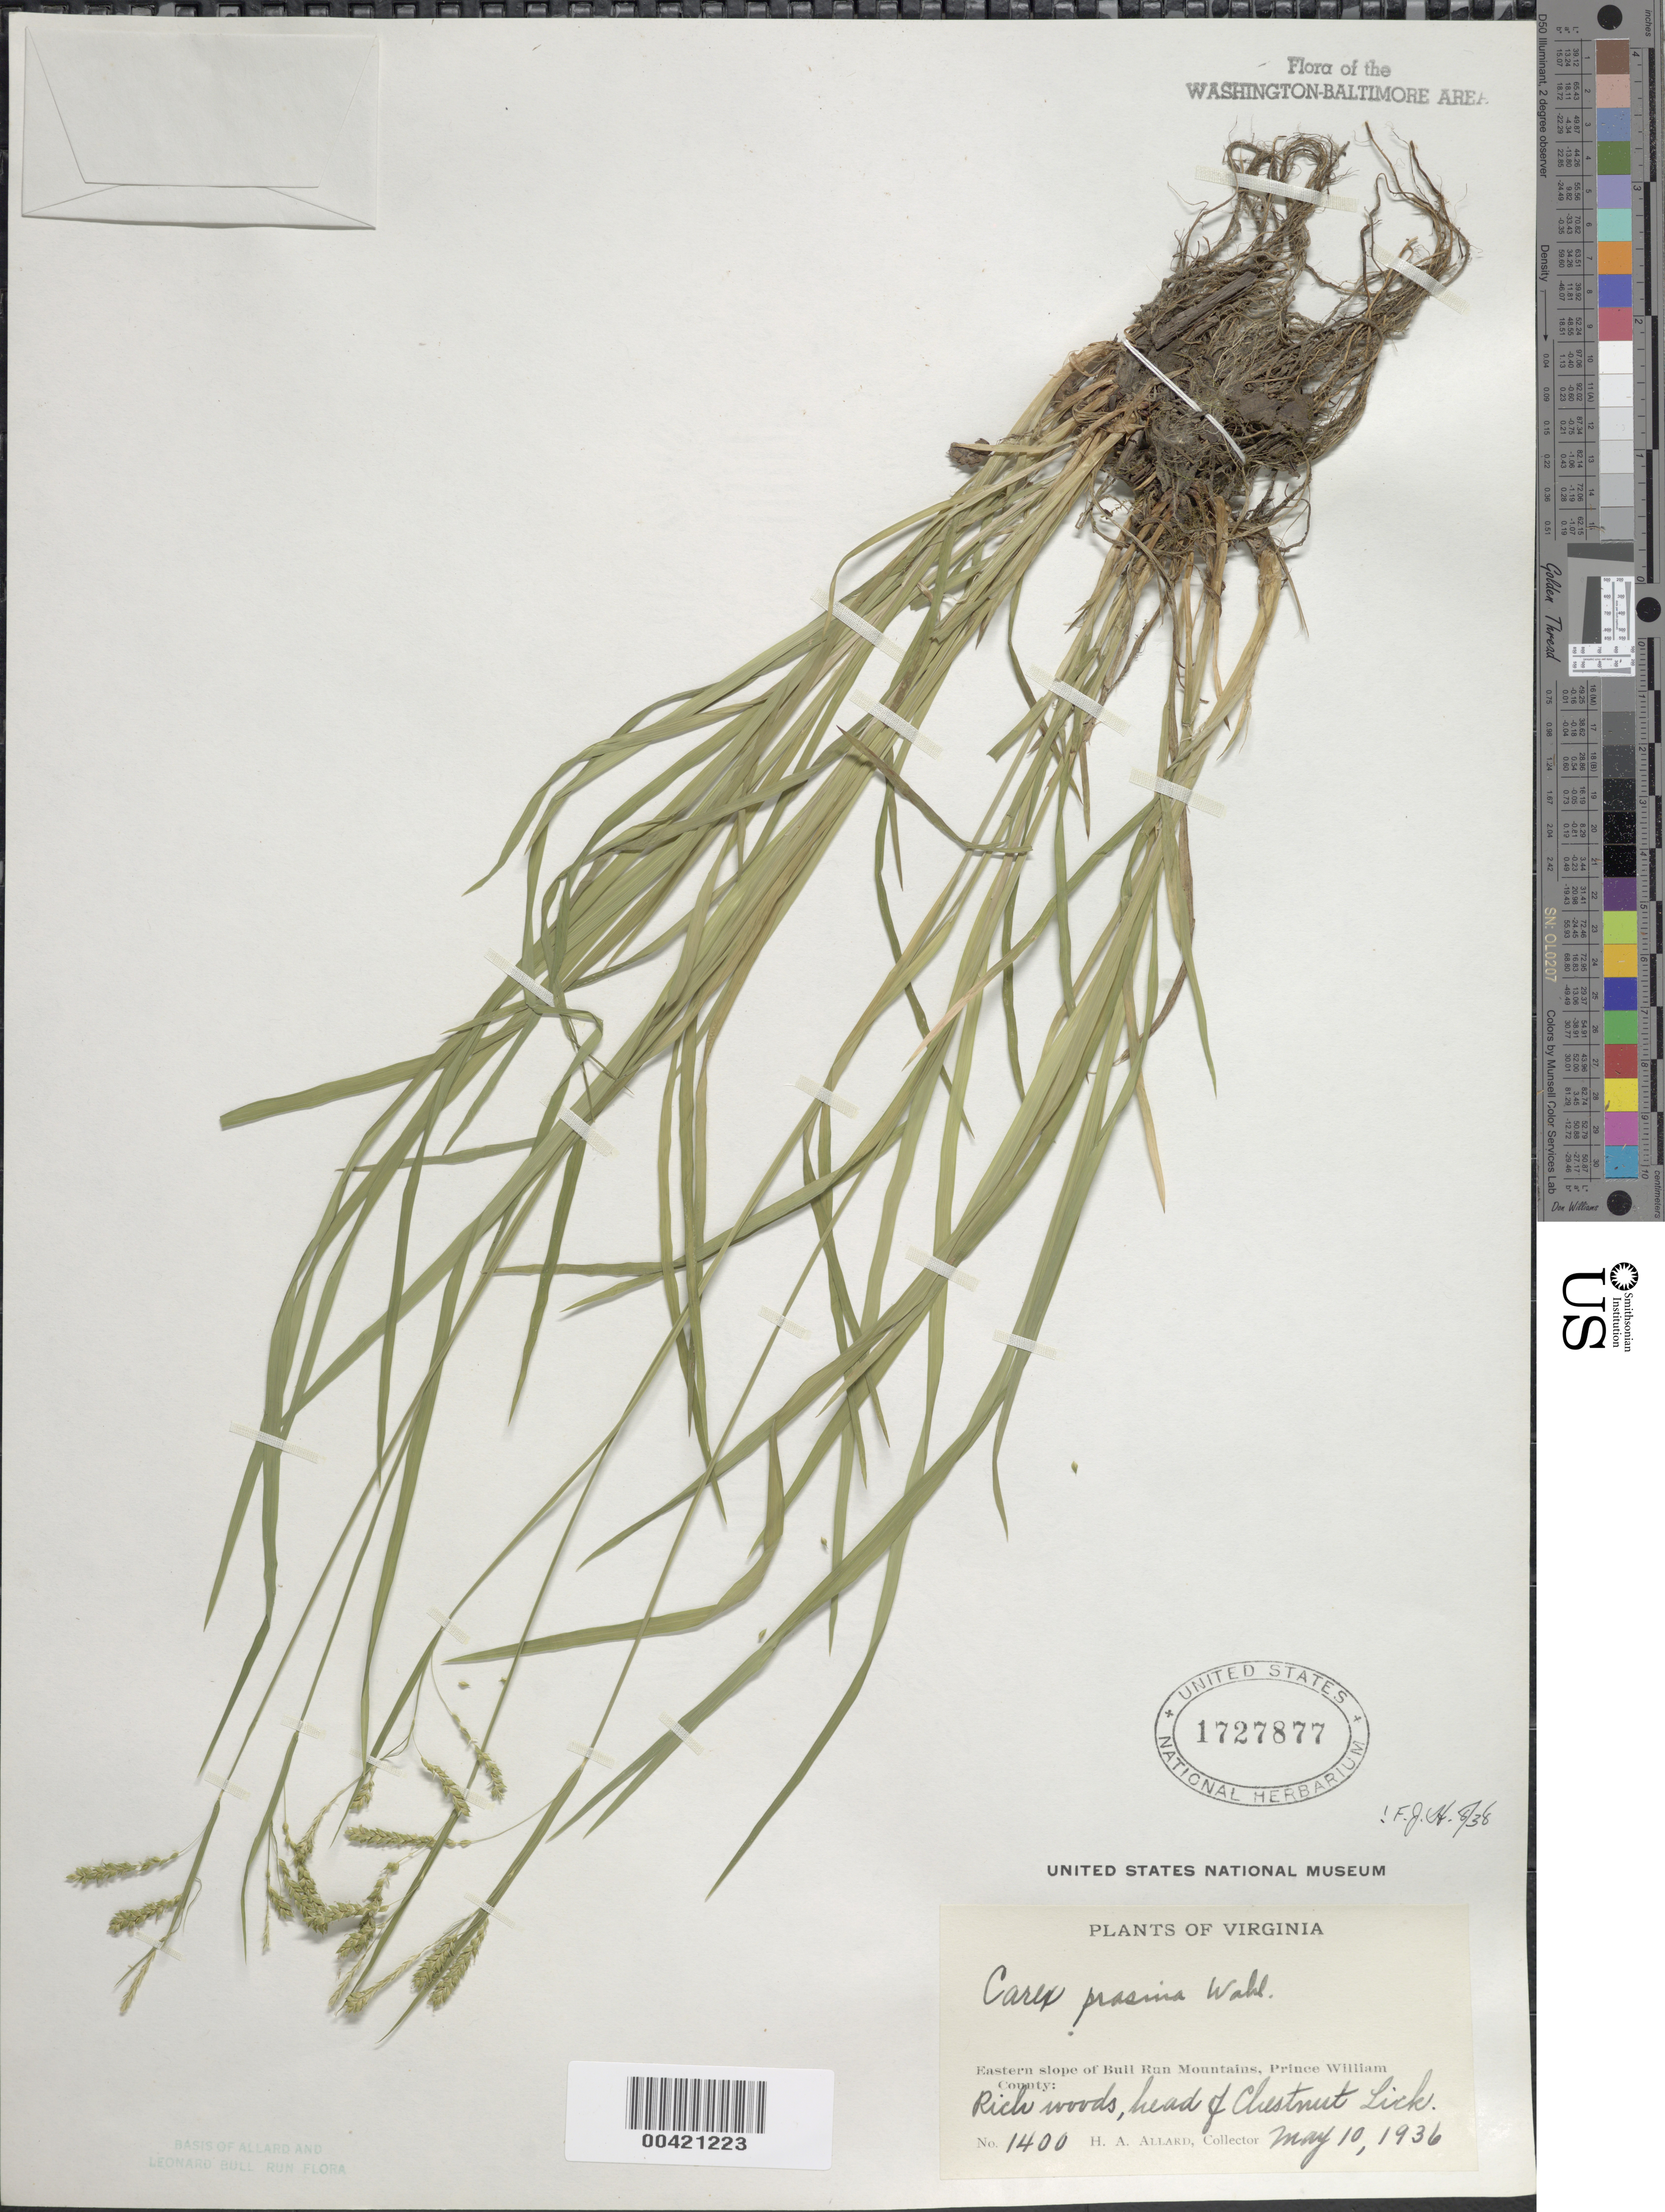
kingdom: Plantae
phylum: Tracheophyta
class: Liliopsida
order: Poales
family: Cyperaceae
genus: Carex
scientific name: Carex prasina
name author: Wahlenb.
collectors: H. A. Allard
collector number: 1243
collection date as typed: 24 Apr 1936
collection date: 1936-04-24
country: United States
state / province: Virginia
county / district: Fauquier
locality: North of Beverley Mill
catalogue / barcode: US 1727877